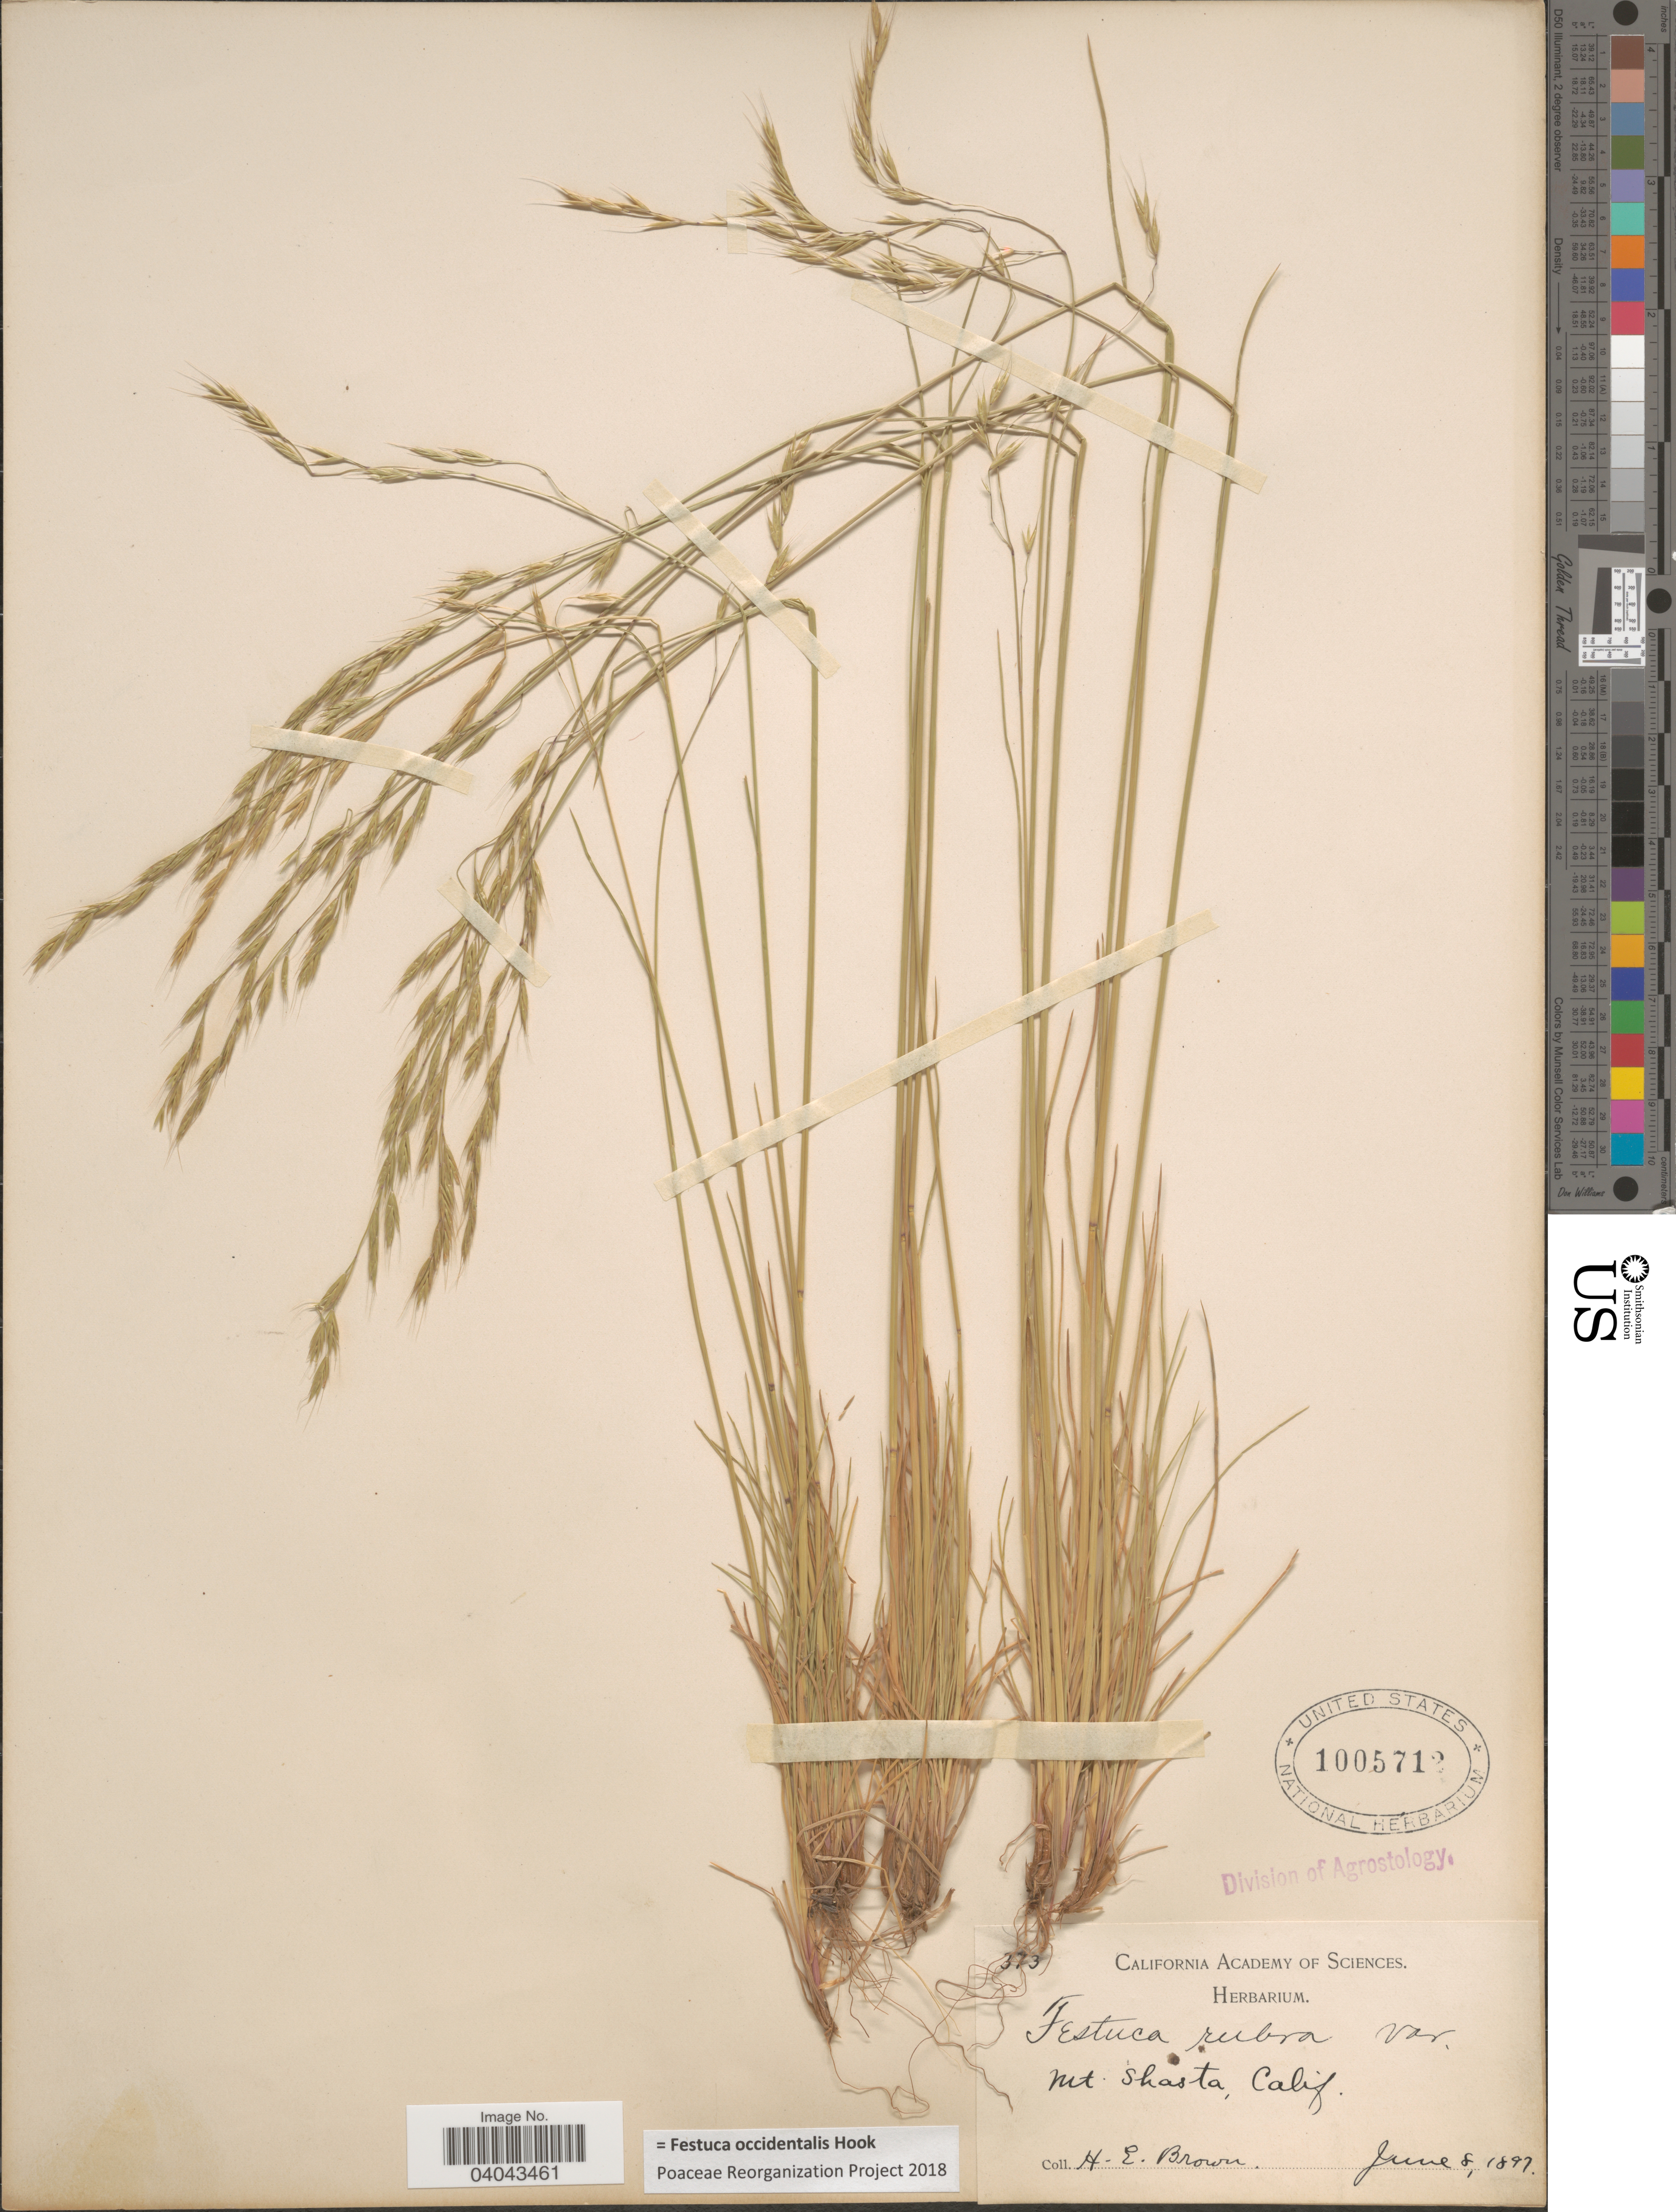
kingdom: Plantae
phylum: Tracheophyta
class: Liliopsida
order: Poales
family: Poaceae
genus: Festuca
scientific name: Festuca occidentalis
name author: Hook.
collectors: H. E. Brown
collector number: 373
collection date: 1897-06-08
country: United States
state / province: California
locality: Mt. Shasta.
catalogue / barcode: US 1005712